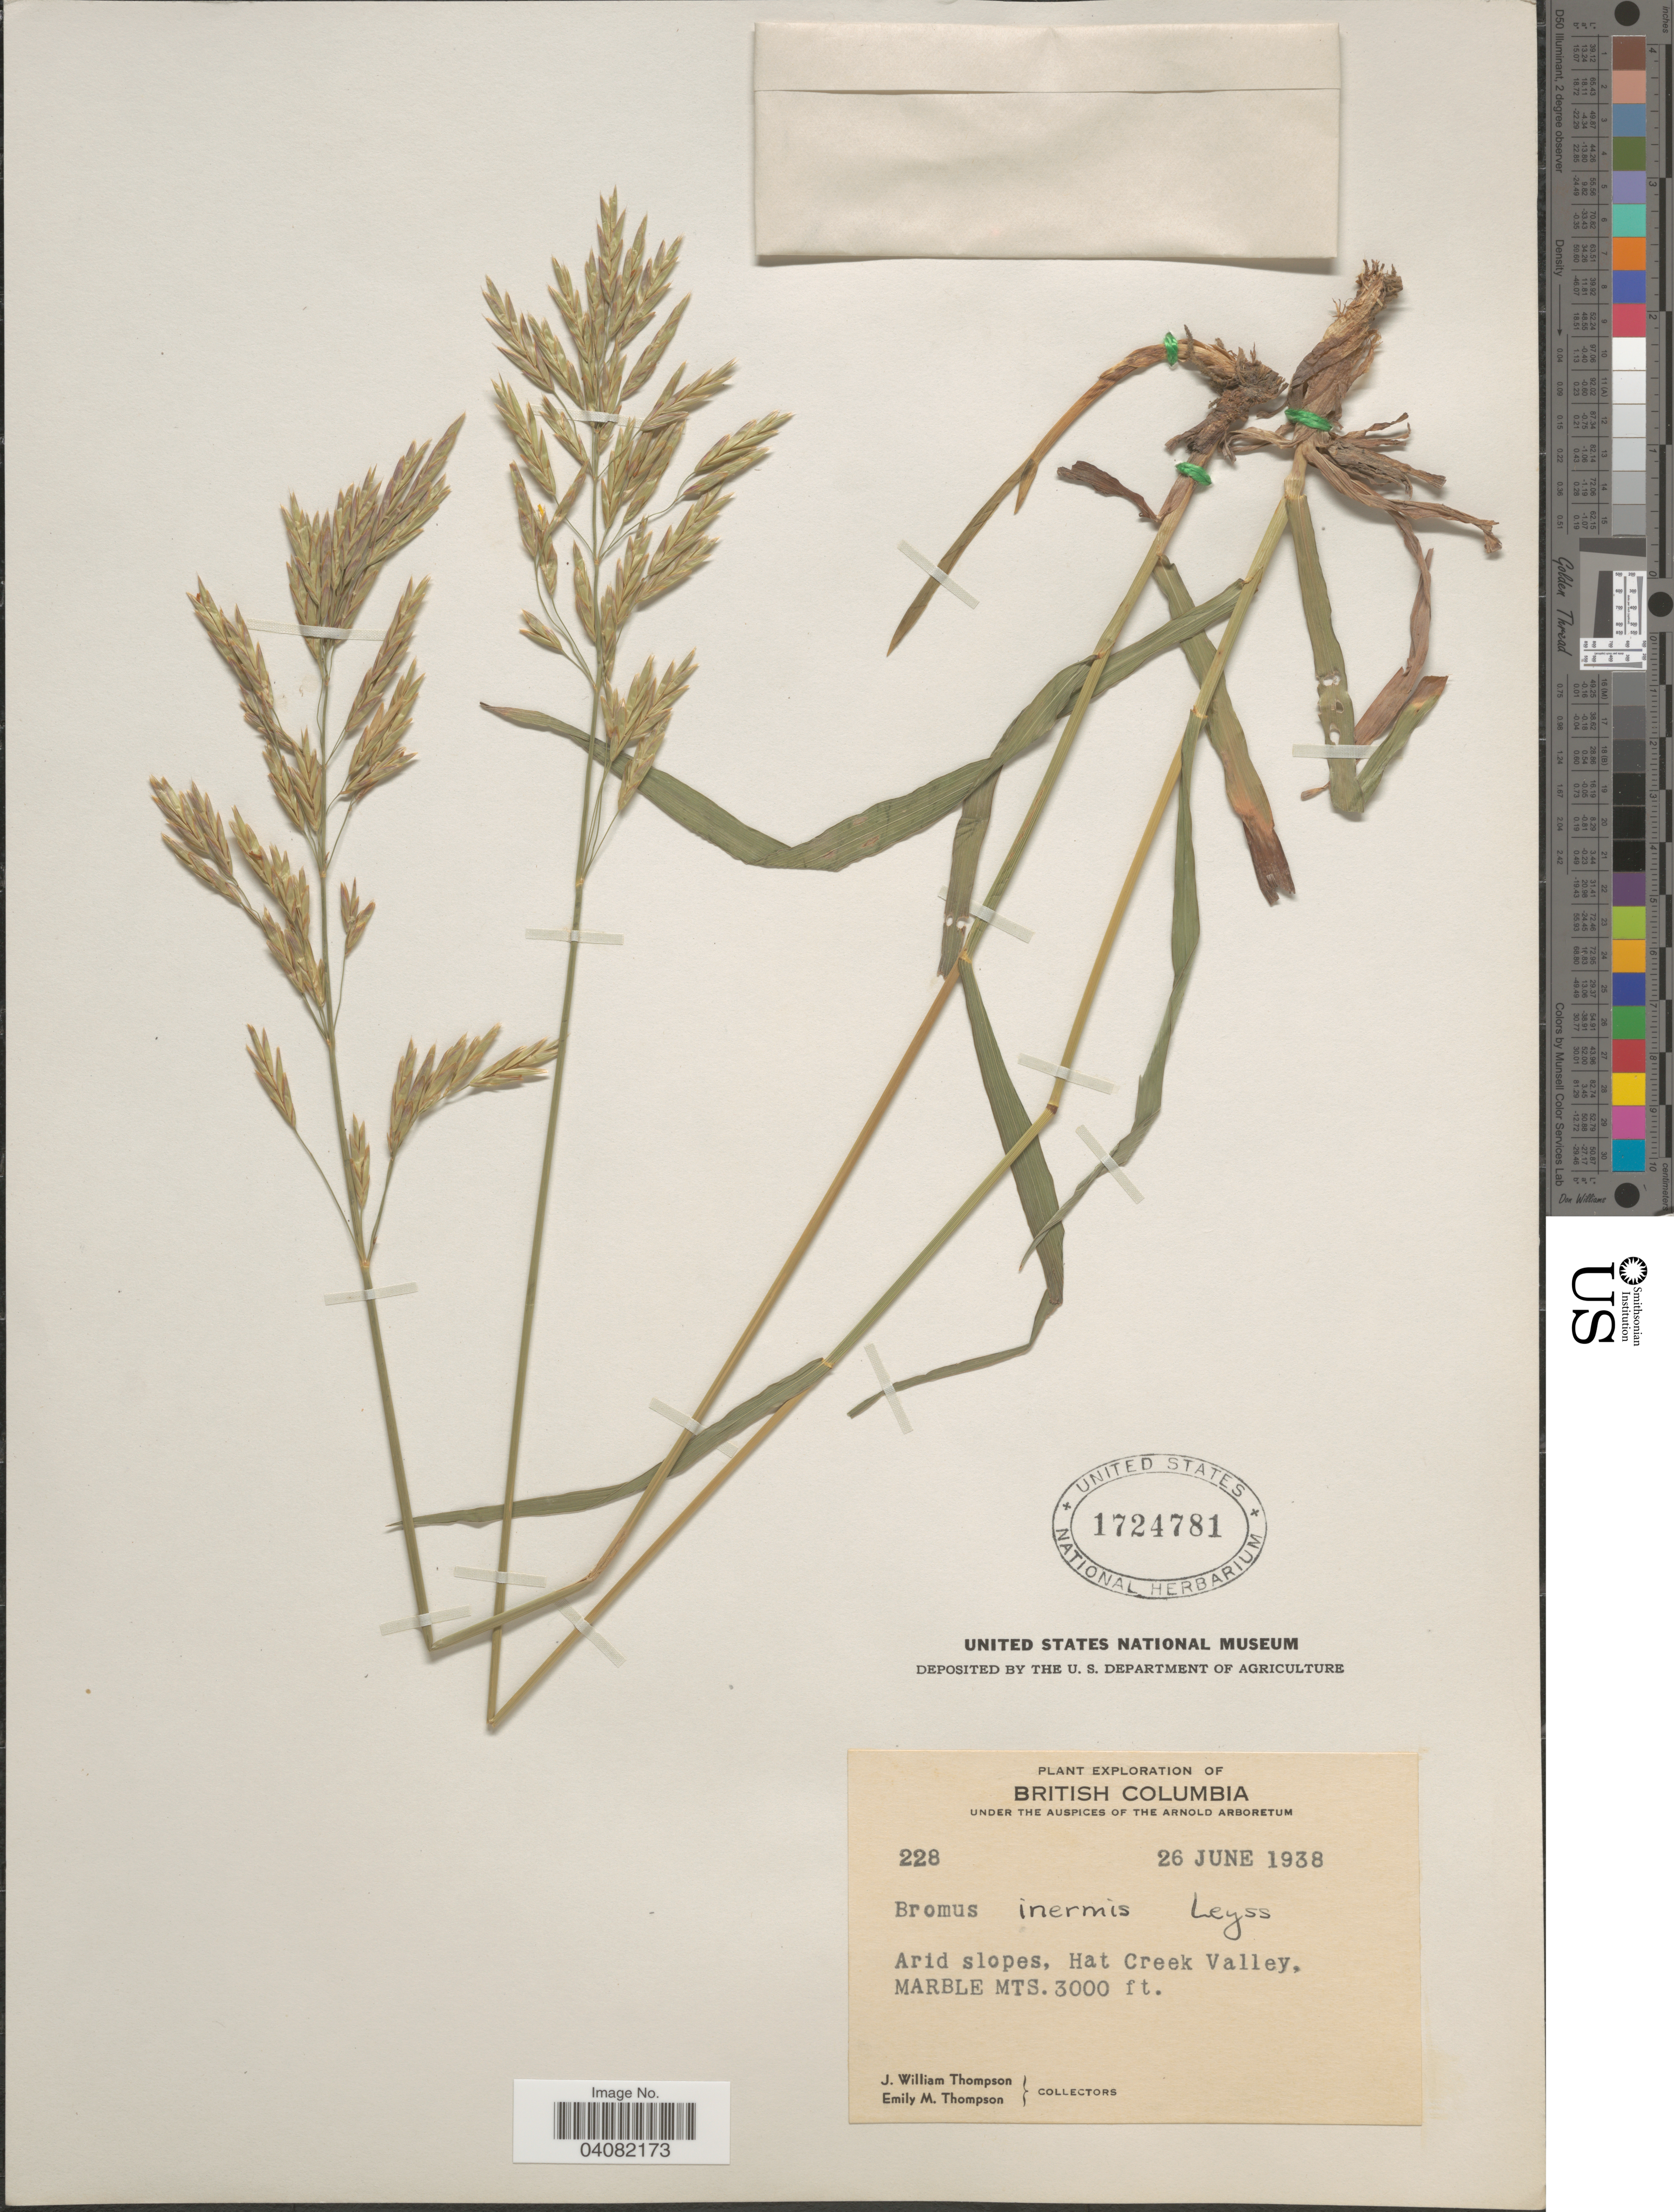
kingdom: Plantae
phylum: Tracheophyta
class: Liliopsida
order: Poales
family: Poaceae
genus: Bromus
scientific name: Bromus inermis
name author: Leyss.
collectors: J. W. Thompson & E. M. Thompson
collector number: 228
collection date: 1938-06-26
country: Canada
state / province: British Columbia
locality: Plant Exploration of British Columbia. Hat Creek Valley. Marble Mts.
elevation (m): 914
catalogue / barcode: US 1724781